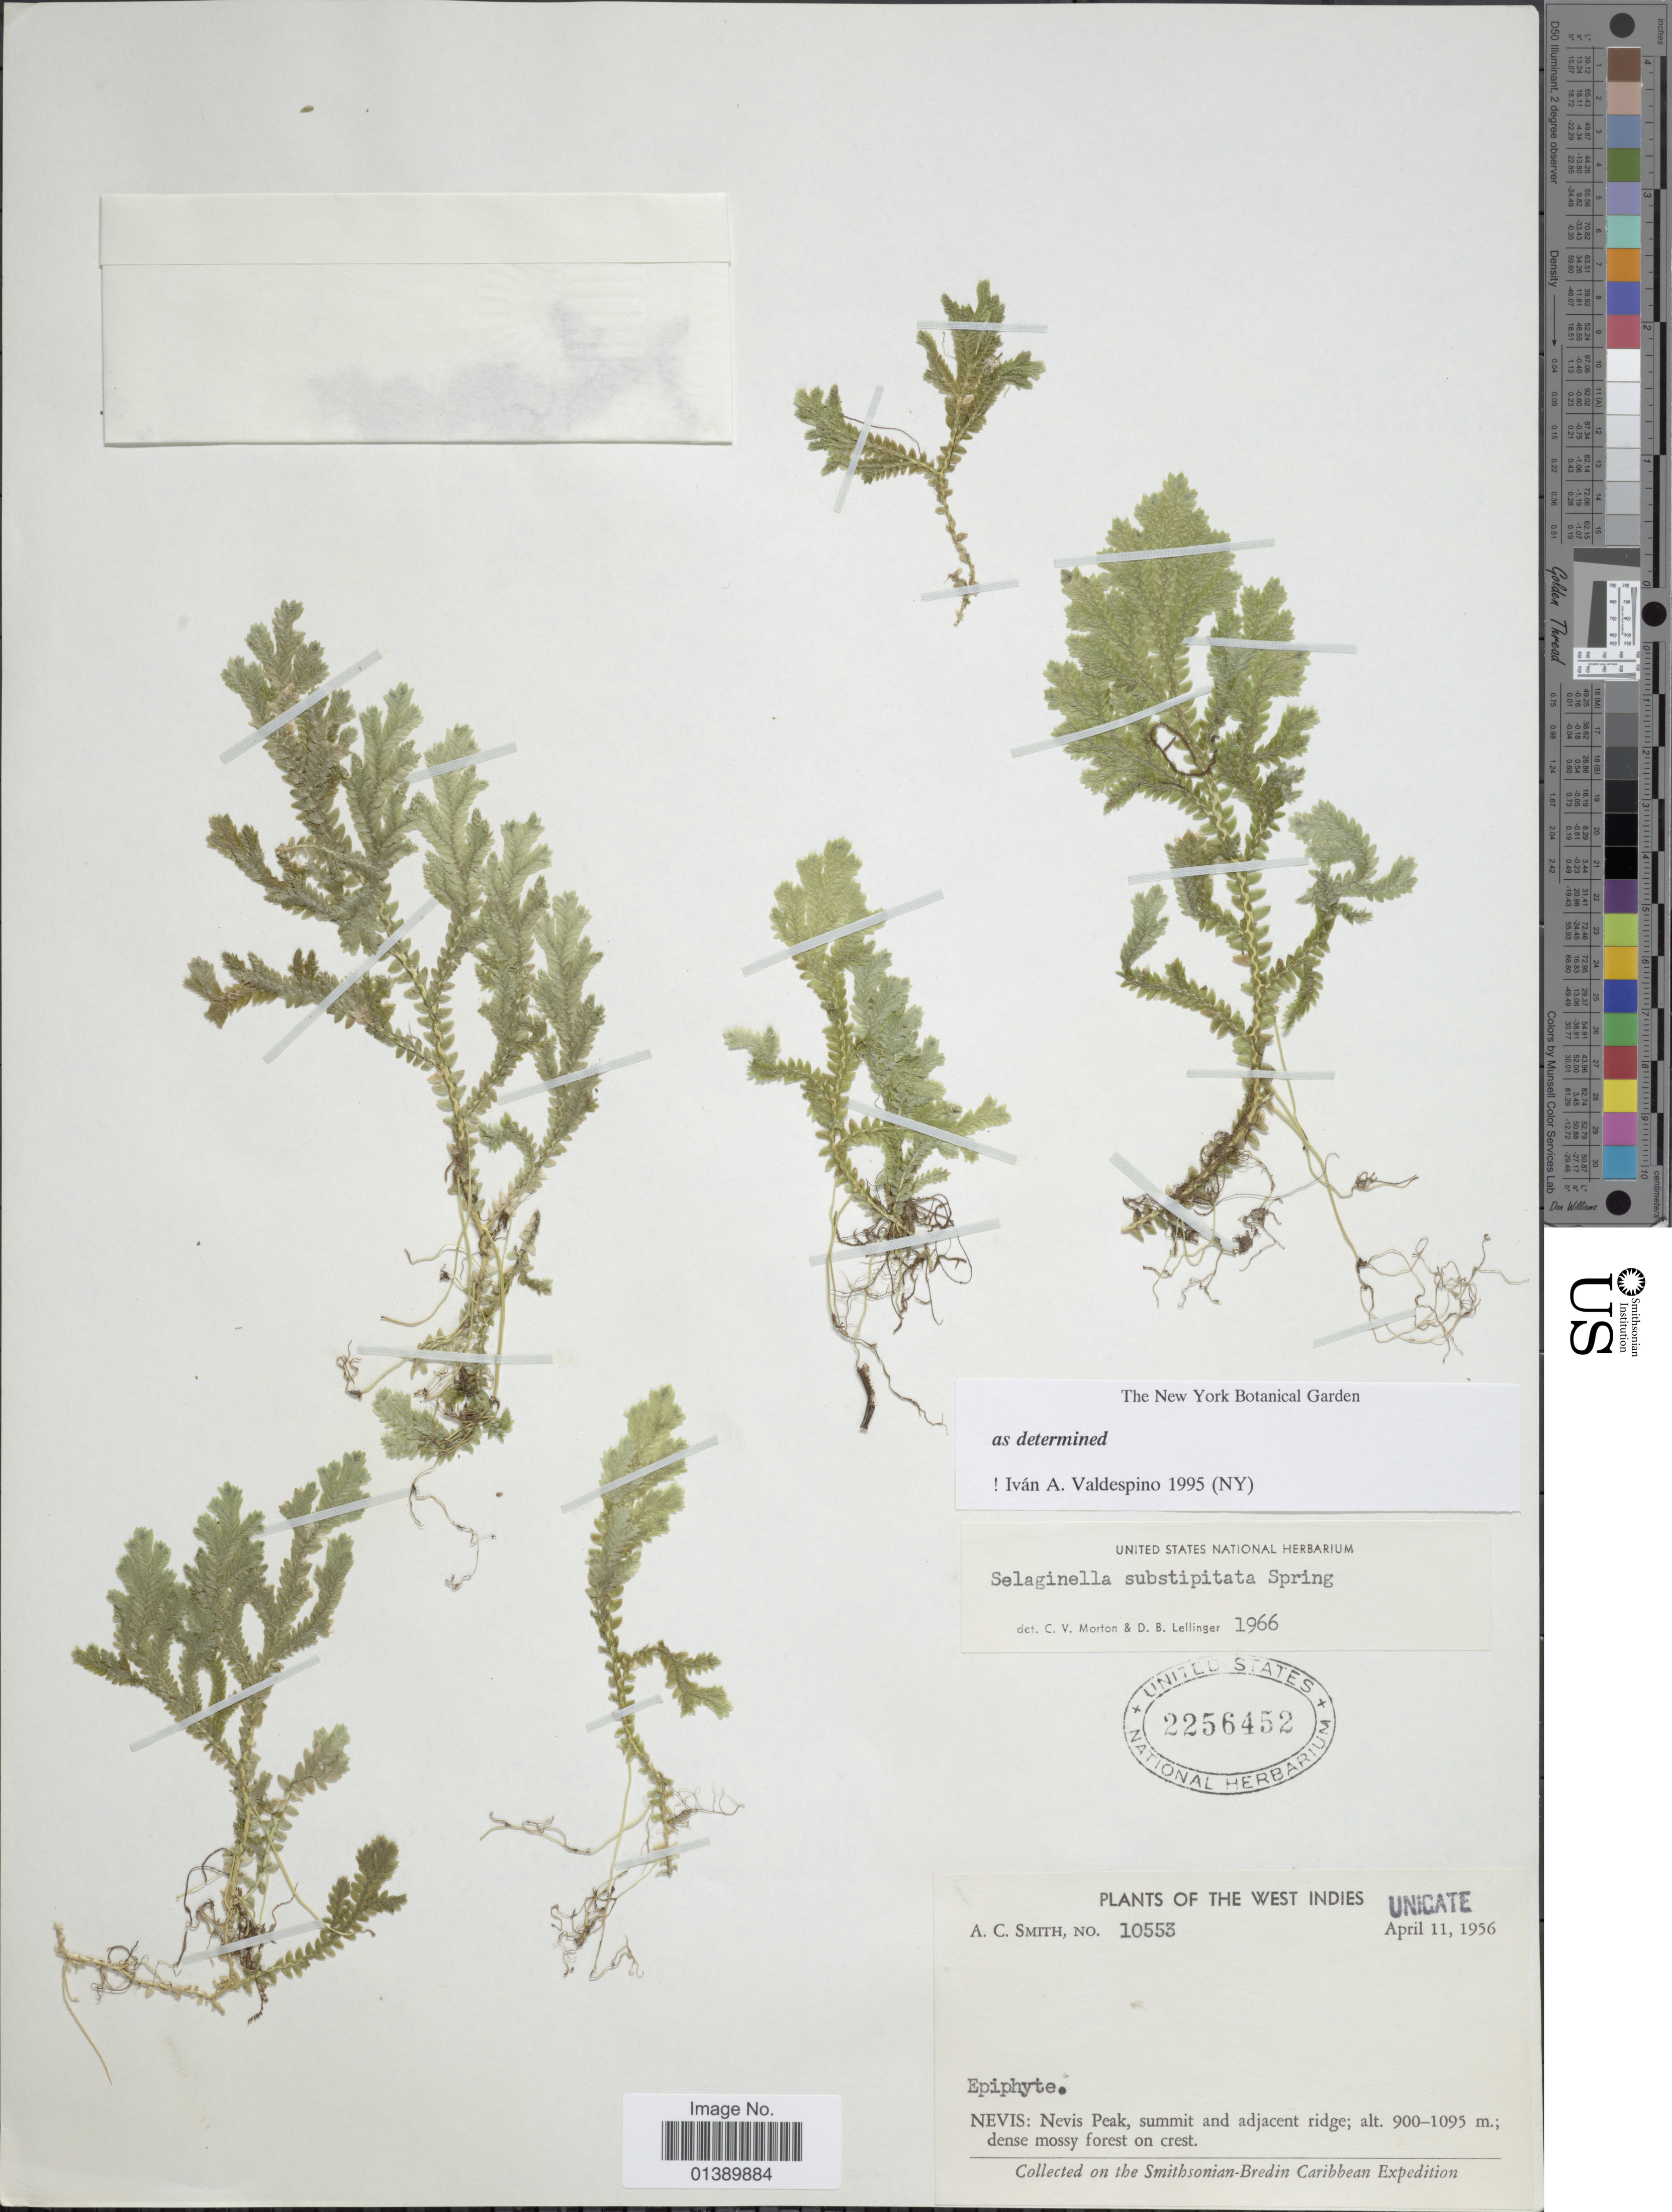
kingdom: Plantae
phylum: Tracheophyta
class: Lycopodiopsida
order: Selaginellales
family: Selaginellaceae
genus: Selaginella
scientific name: Selaginella substipitata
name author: Spring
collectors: A. C. Smith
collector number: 10553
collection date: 1956-04-11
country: St. Christopher-Nevis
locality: West Indies, Nevis: Nevis Peak, summit and adjacent ridge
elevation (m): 900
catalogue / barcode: US 2256452